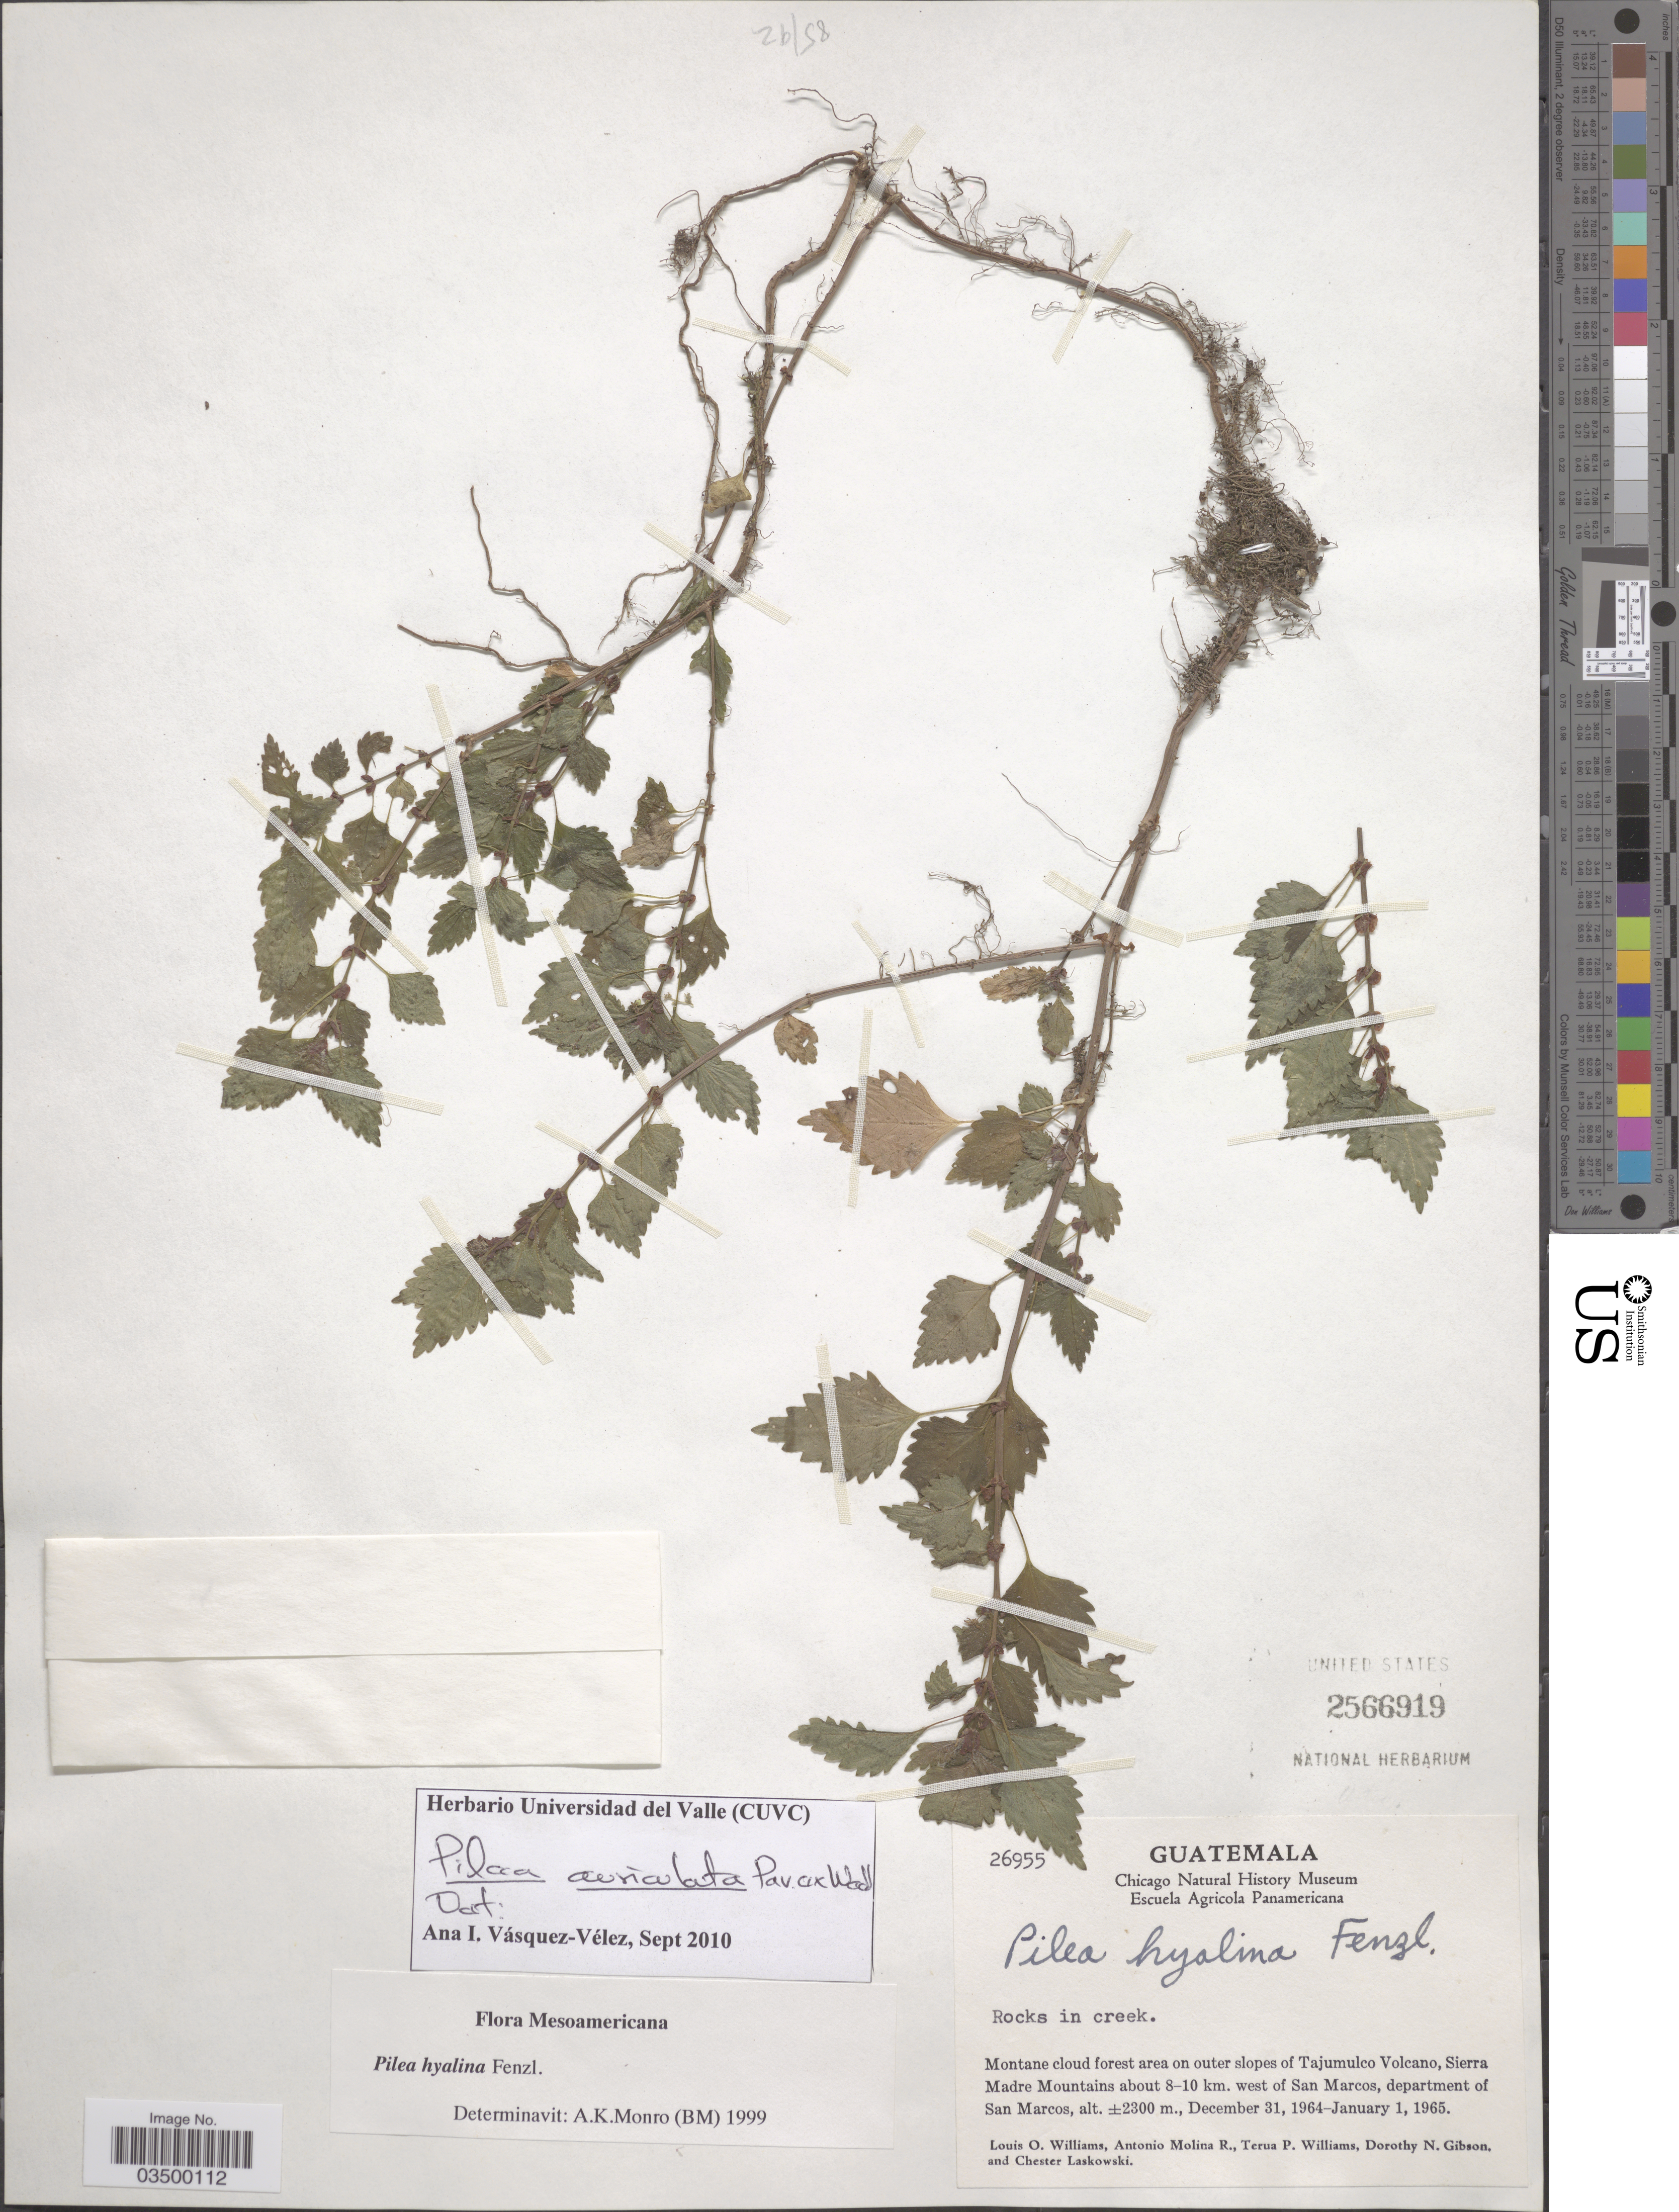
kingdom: Plantae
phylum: Tracheophyta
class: Magnoliopsida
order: Rosales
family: Urticaceae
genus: Pilea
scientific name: Pilea auriculata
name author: Liebm.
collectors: L. O. Williams, A. Molina R., T. Williams, D. N. Gibson & C. Laskowski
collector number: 26955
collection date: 1964-12-31/1965-01-01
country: Guatemala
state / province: San Marcos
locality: Montane cloud forest area on outer slopes of Tajumulco Volcano, Sierra Madre Mountains about 8-10 km. west of San Marcos, department of San Marcos.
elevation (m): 2300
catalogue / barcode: US 2566919